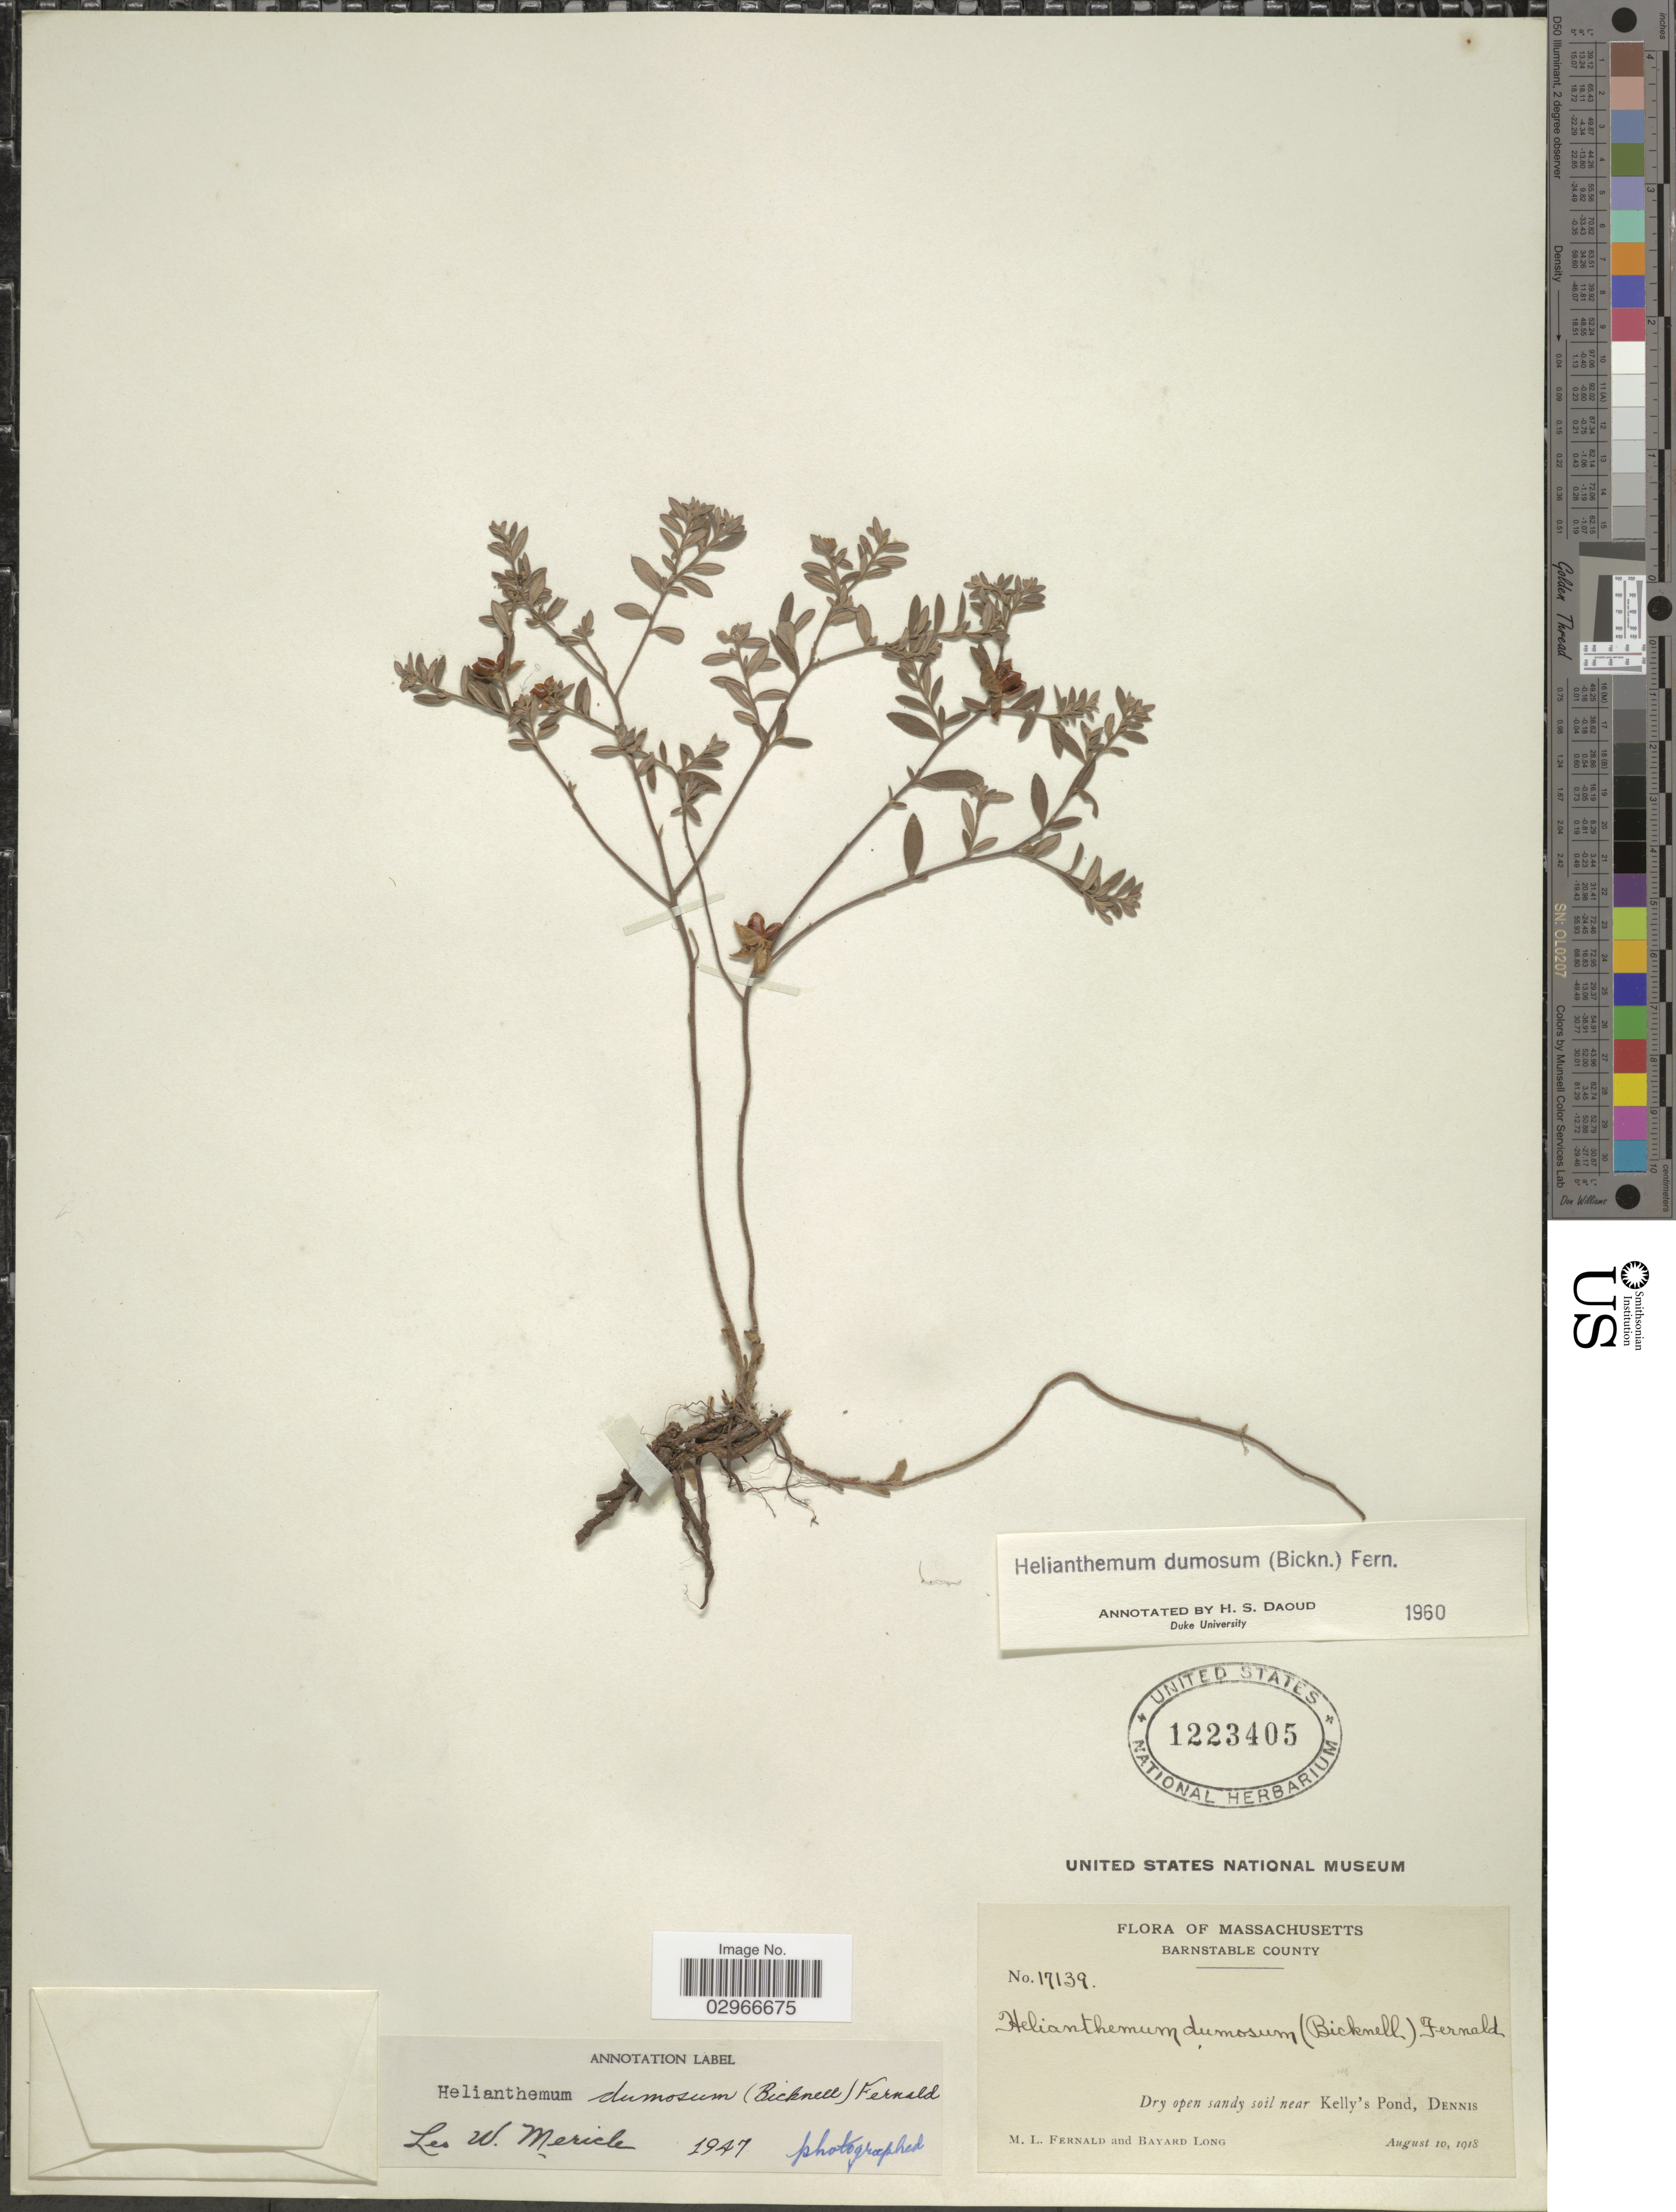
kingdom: Plantae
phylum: Tracheophyta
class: Magnoliopsida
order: Malvales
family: Cistaceae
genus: Helianthemum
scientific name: Helianthemum dumosum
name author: (E.P. Bicknell) Fernald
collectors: M. L. Fernald & B. Long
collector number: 17139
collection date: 1918-08-10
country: United States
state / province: Massachusetts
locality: Barnstable County, near Kelly's Pond, Dennis.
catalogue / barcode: US 1223405